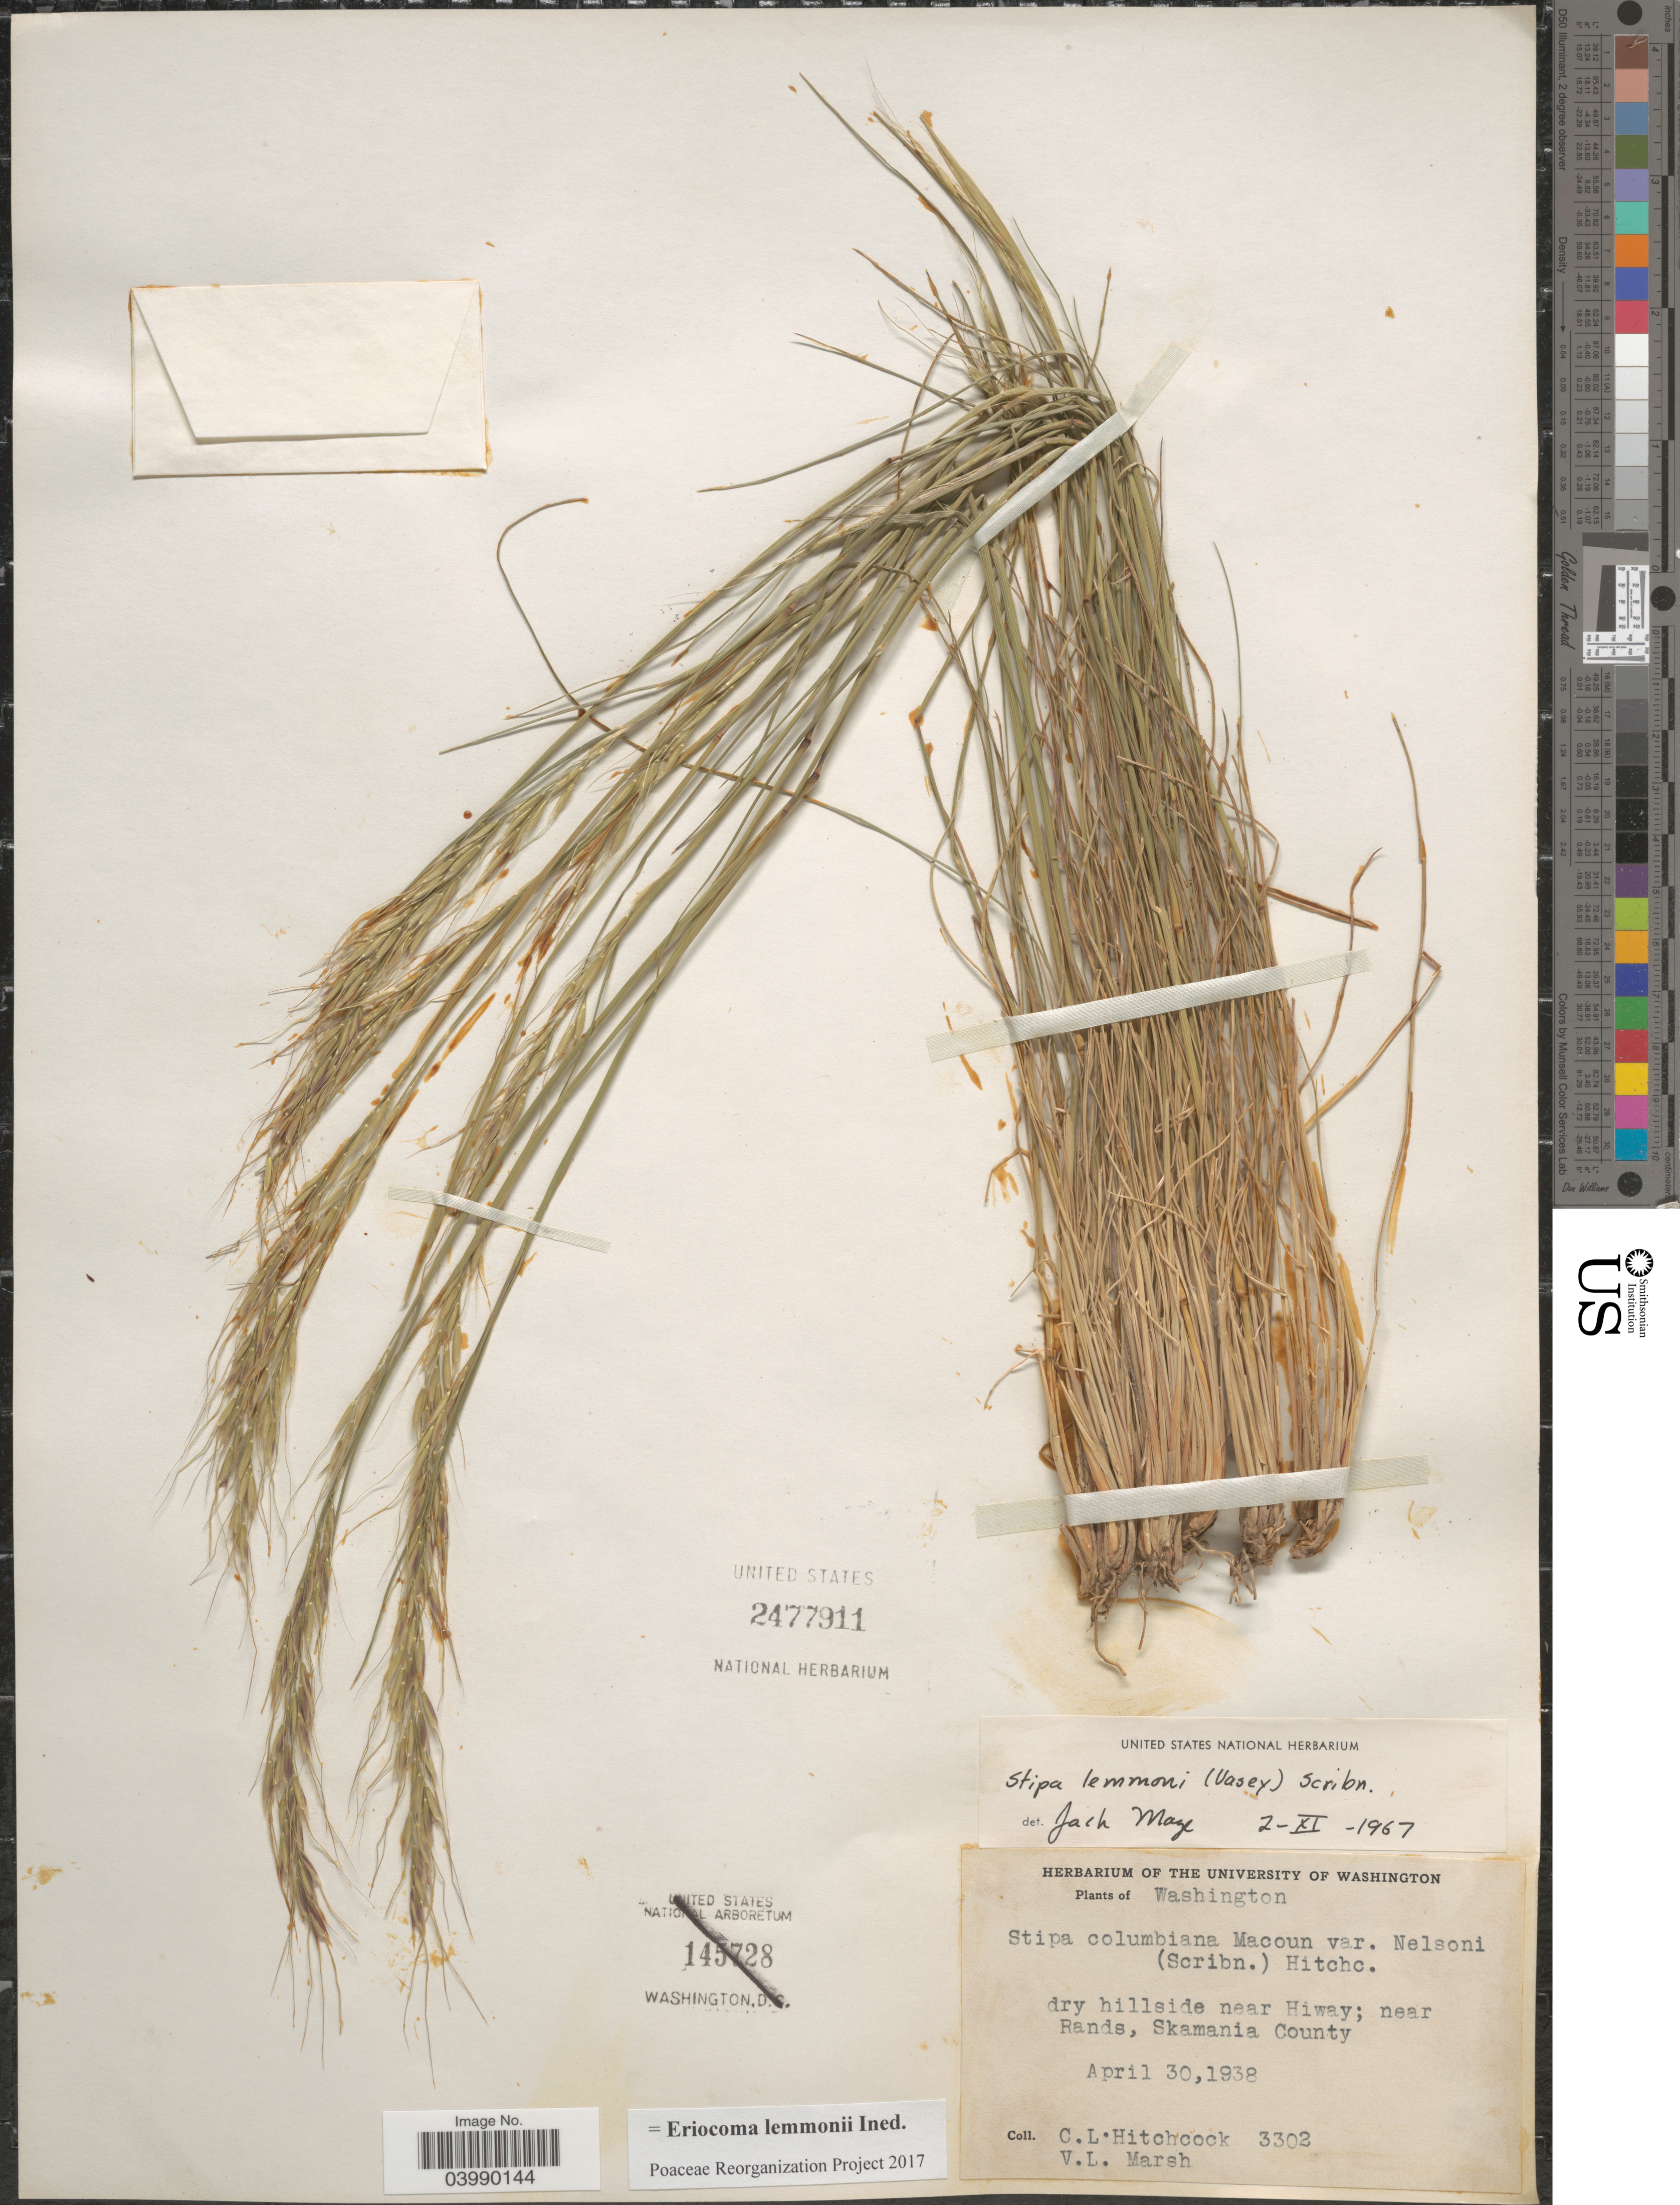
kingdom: Plantae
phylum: Tracheophyta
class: Liliopsida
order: Poales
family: Poaceae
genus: Eriocoma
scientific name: Eriocoma lemmonii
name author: (Vasey) Romasch.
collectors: C. L. Hitchcock & V. L. Marsh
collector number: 3302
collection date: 1938-04-30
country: United States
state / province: Washington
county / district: Skamania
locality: Hillside near Hiway; near Rands, Skamania County.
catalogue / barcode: US 2477911